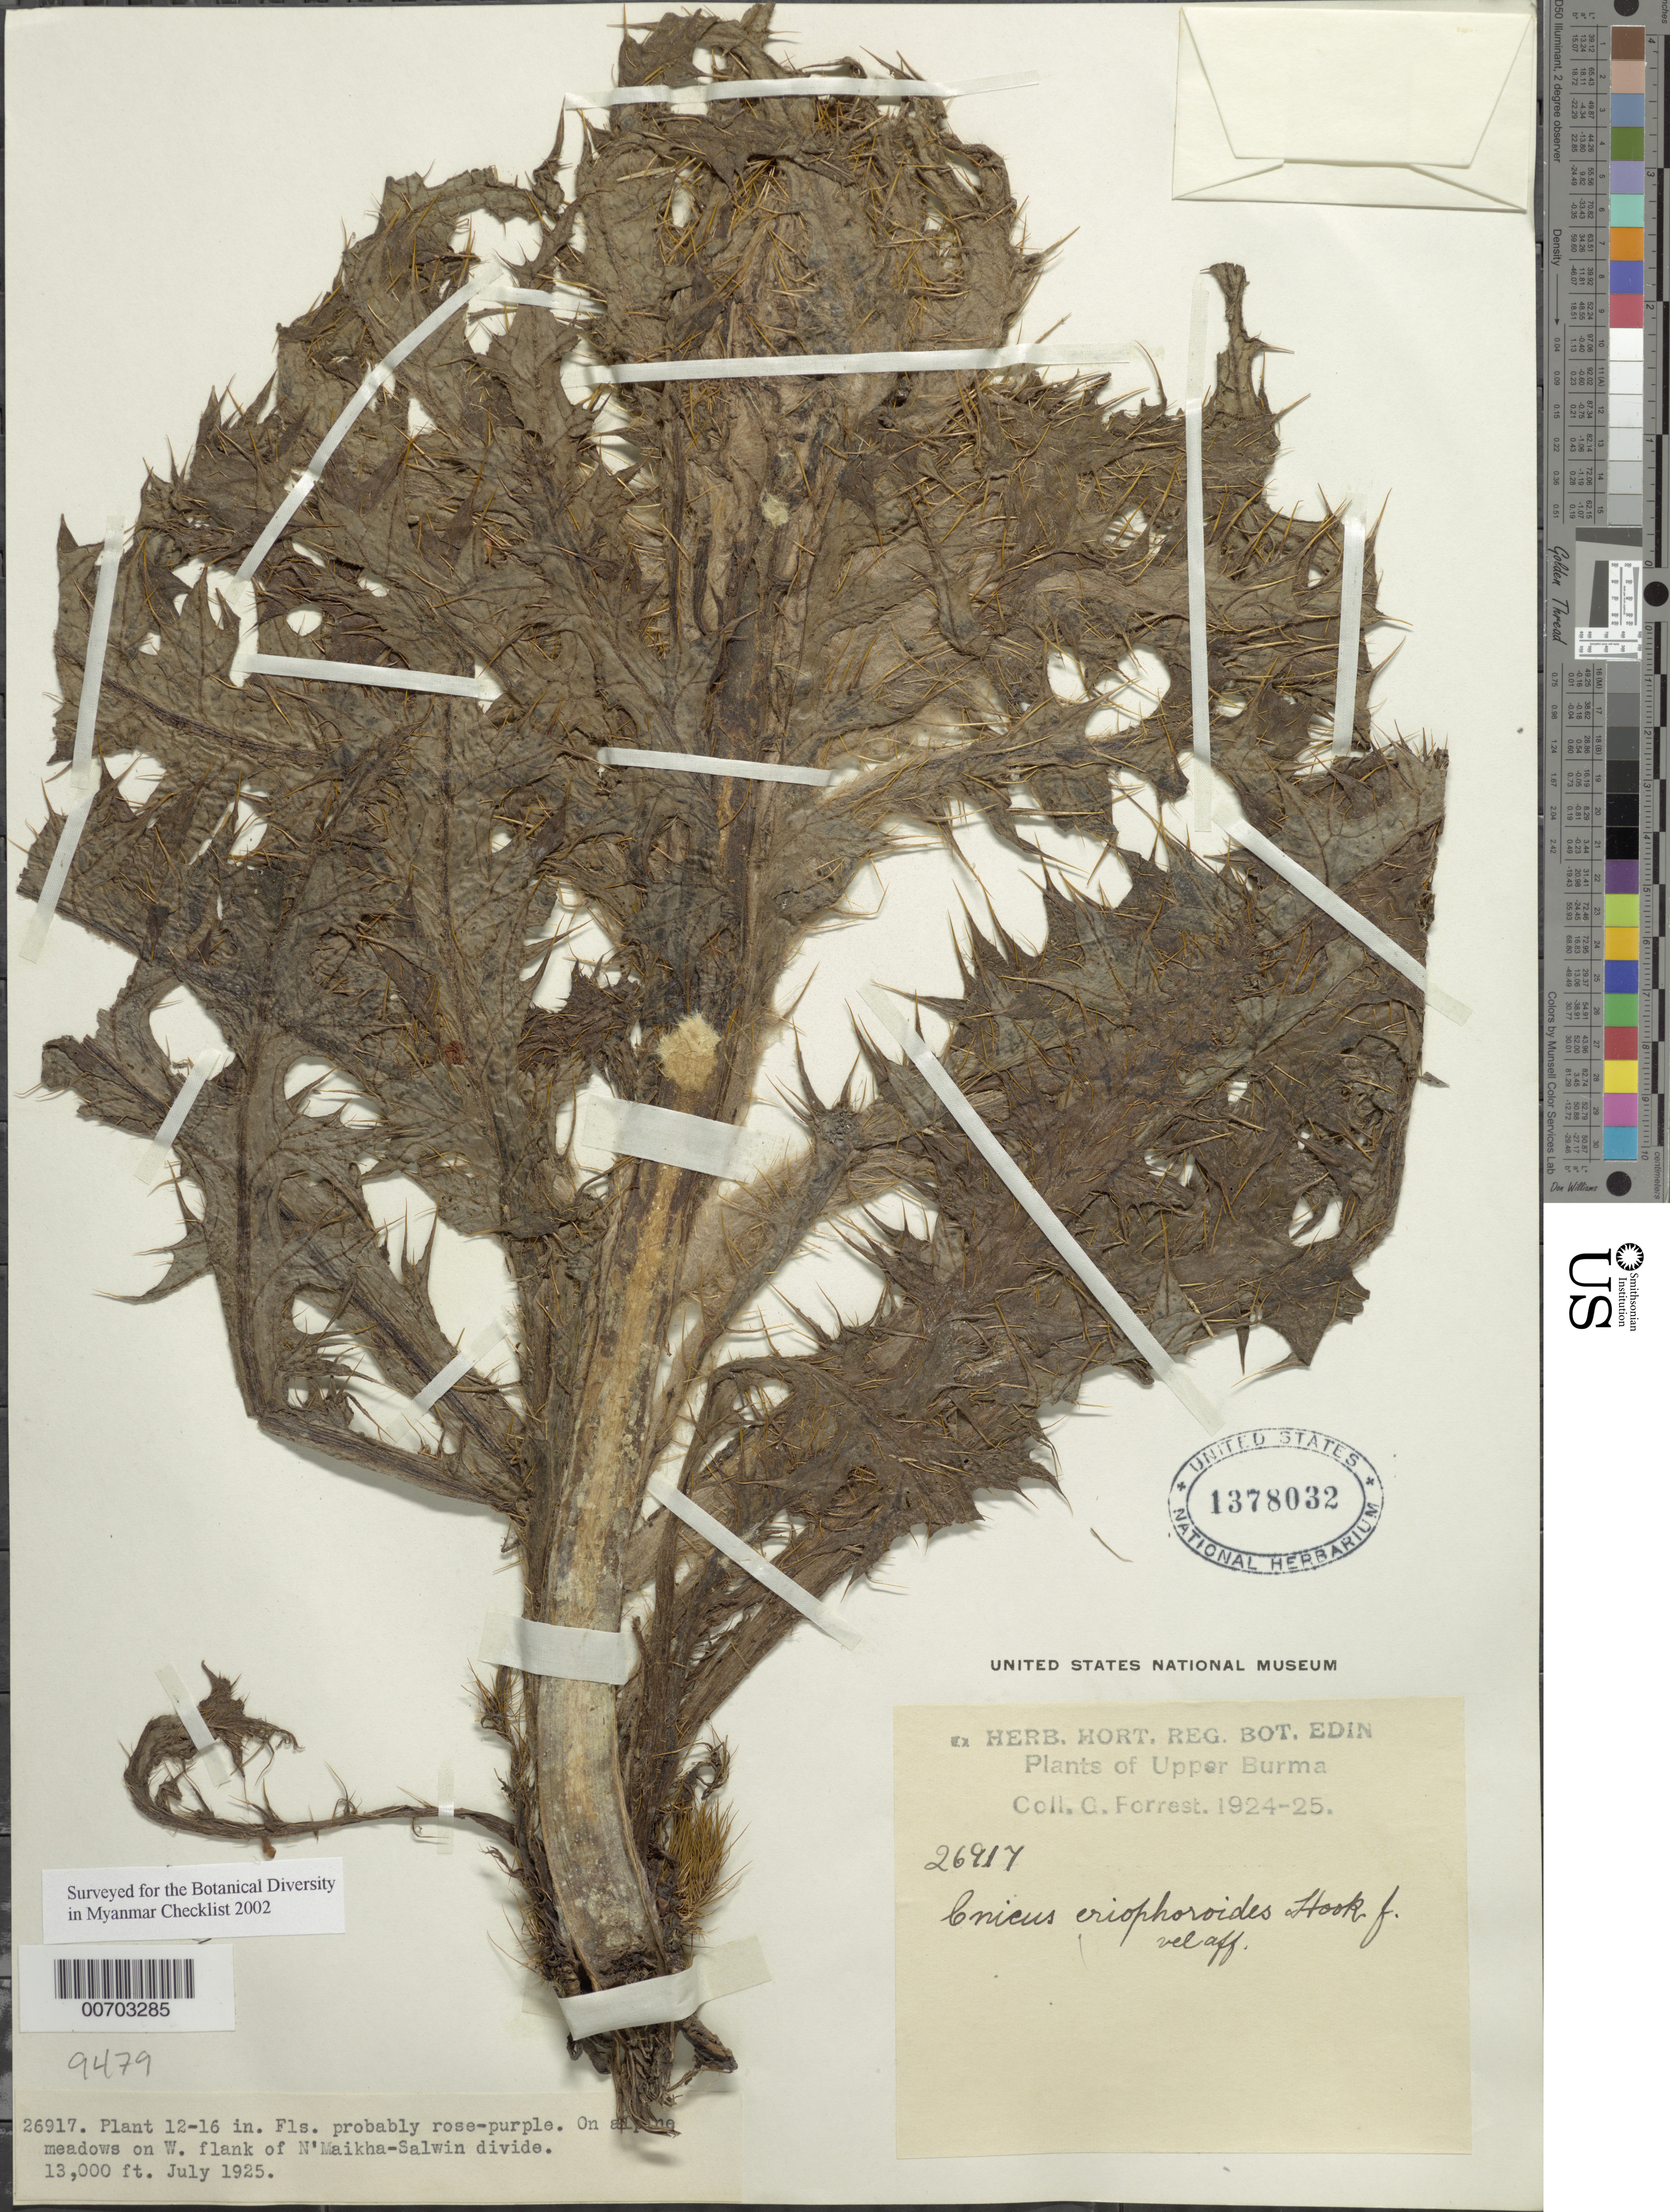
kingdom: Plantae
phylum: Tracheophyta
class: Magnoliopsida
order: Asterales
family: Asteraceae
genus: Cirsium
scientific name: Cirsium eriophoroides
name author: (Hook. f.) Petr.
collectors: G. Forrest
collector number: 26917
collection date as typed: Jul 1925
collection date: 1925-07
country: Myanmar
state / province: Kachin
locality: N'Maikha-Salwin Divide, Chimi-li, W flank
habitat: Alpine meadows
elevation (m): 3962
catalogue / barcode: US 1378032